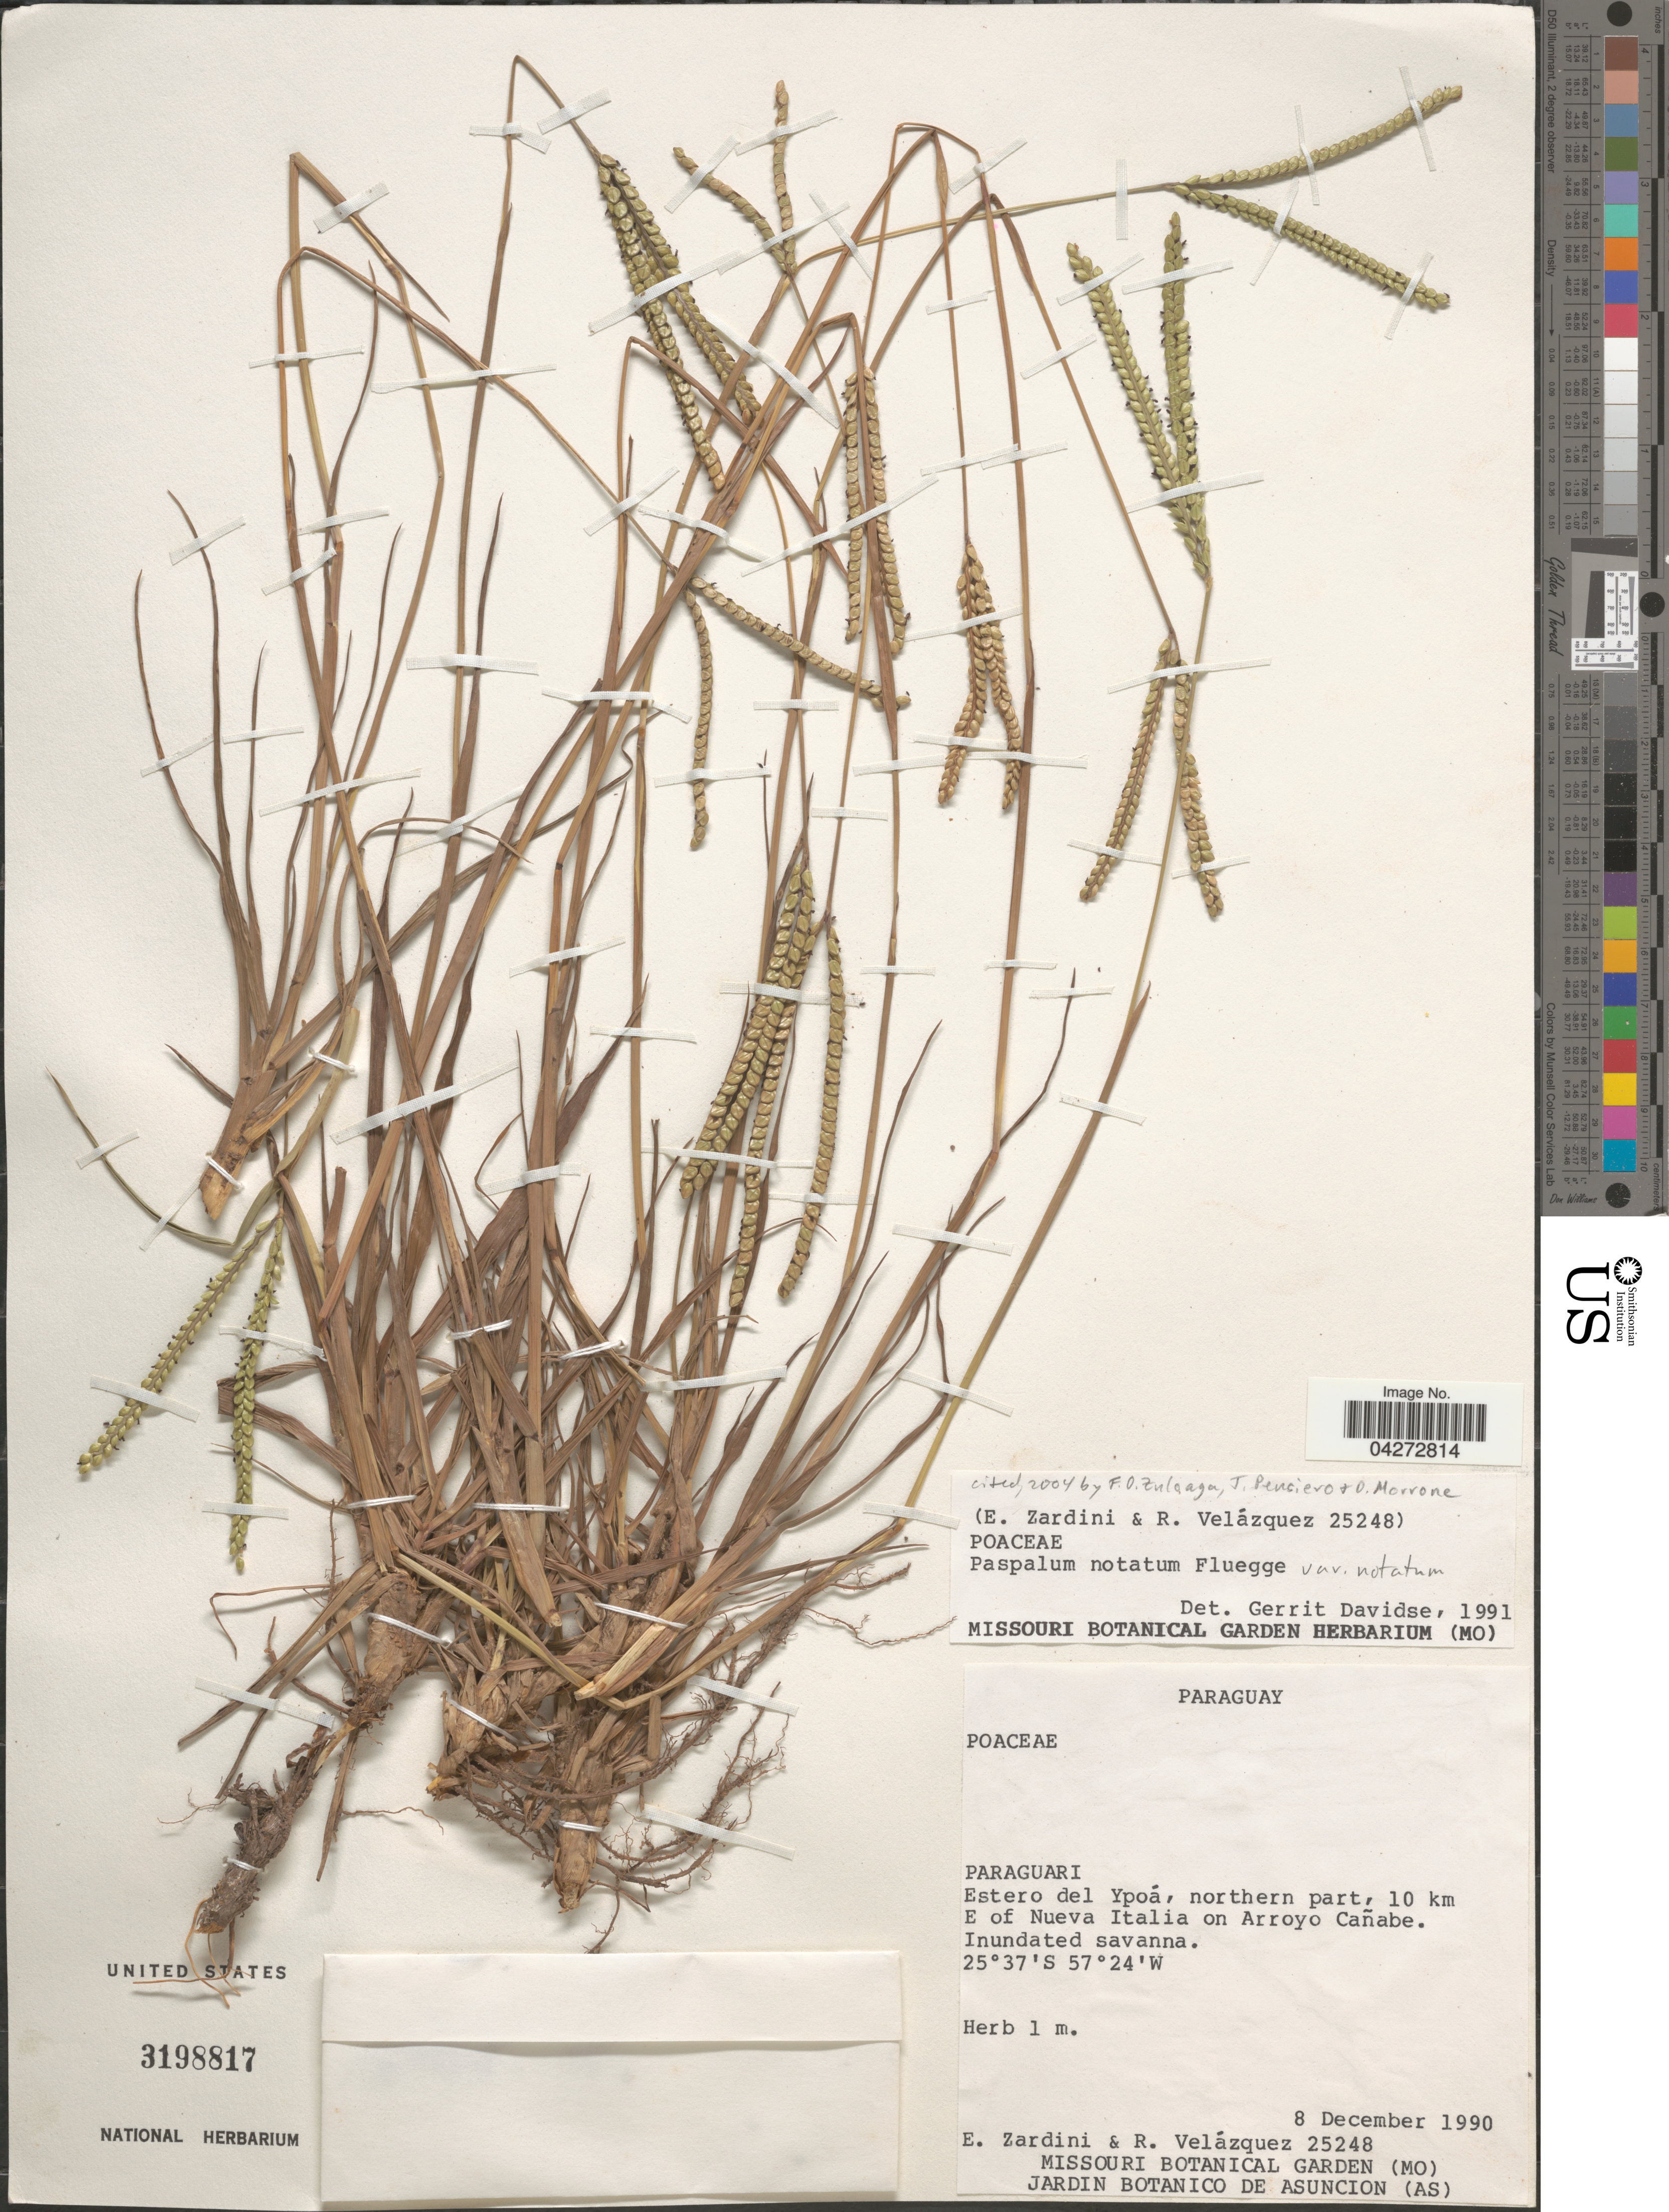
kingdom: Plantae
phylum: Tracheophyta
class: Liliopsida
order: Poales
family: Poaceae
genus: Paspalum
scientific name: Paspalum notatum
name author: Flüggé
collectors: E. Zardini & R. Velázquez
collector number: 25248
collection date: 1990-12-08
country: Paraguay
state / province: Paraguari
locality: Paraguari. Estero del Ypoá, northern part, 10 km E of Nueva Italia on Arroyo Cañabe. Inundated savanna.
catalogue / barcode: US 3198817